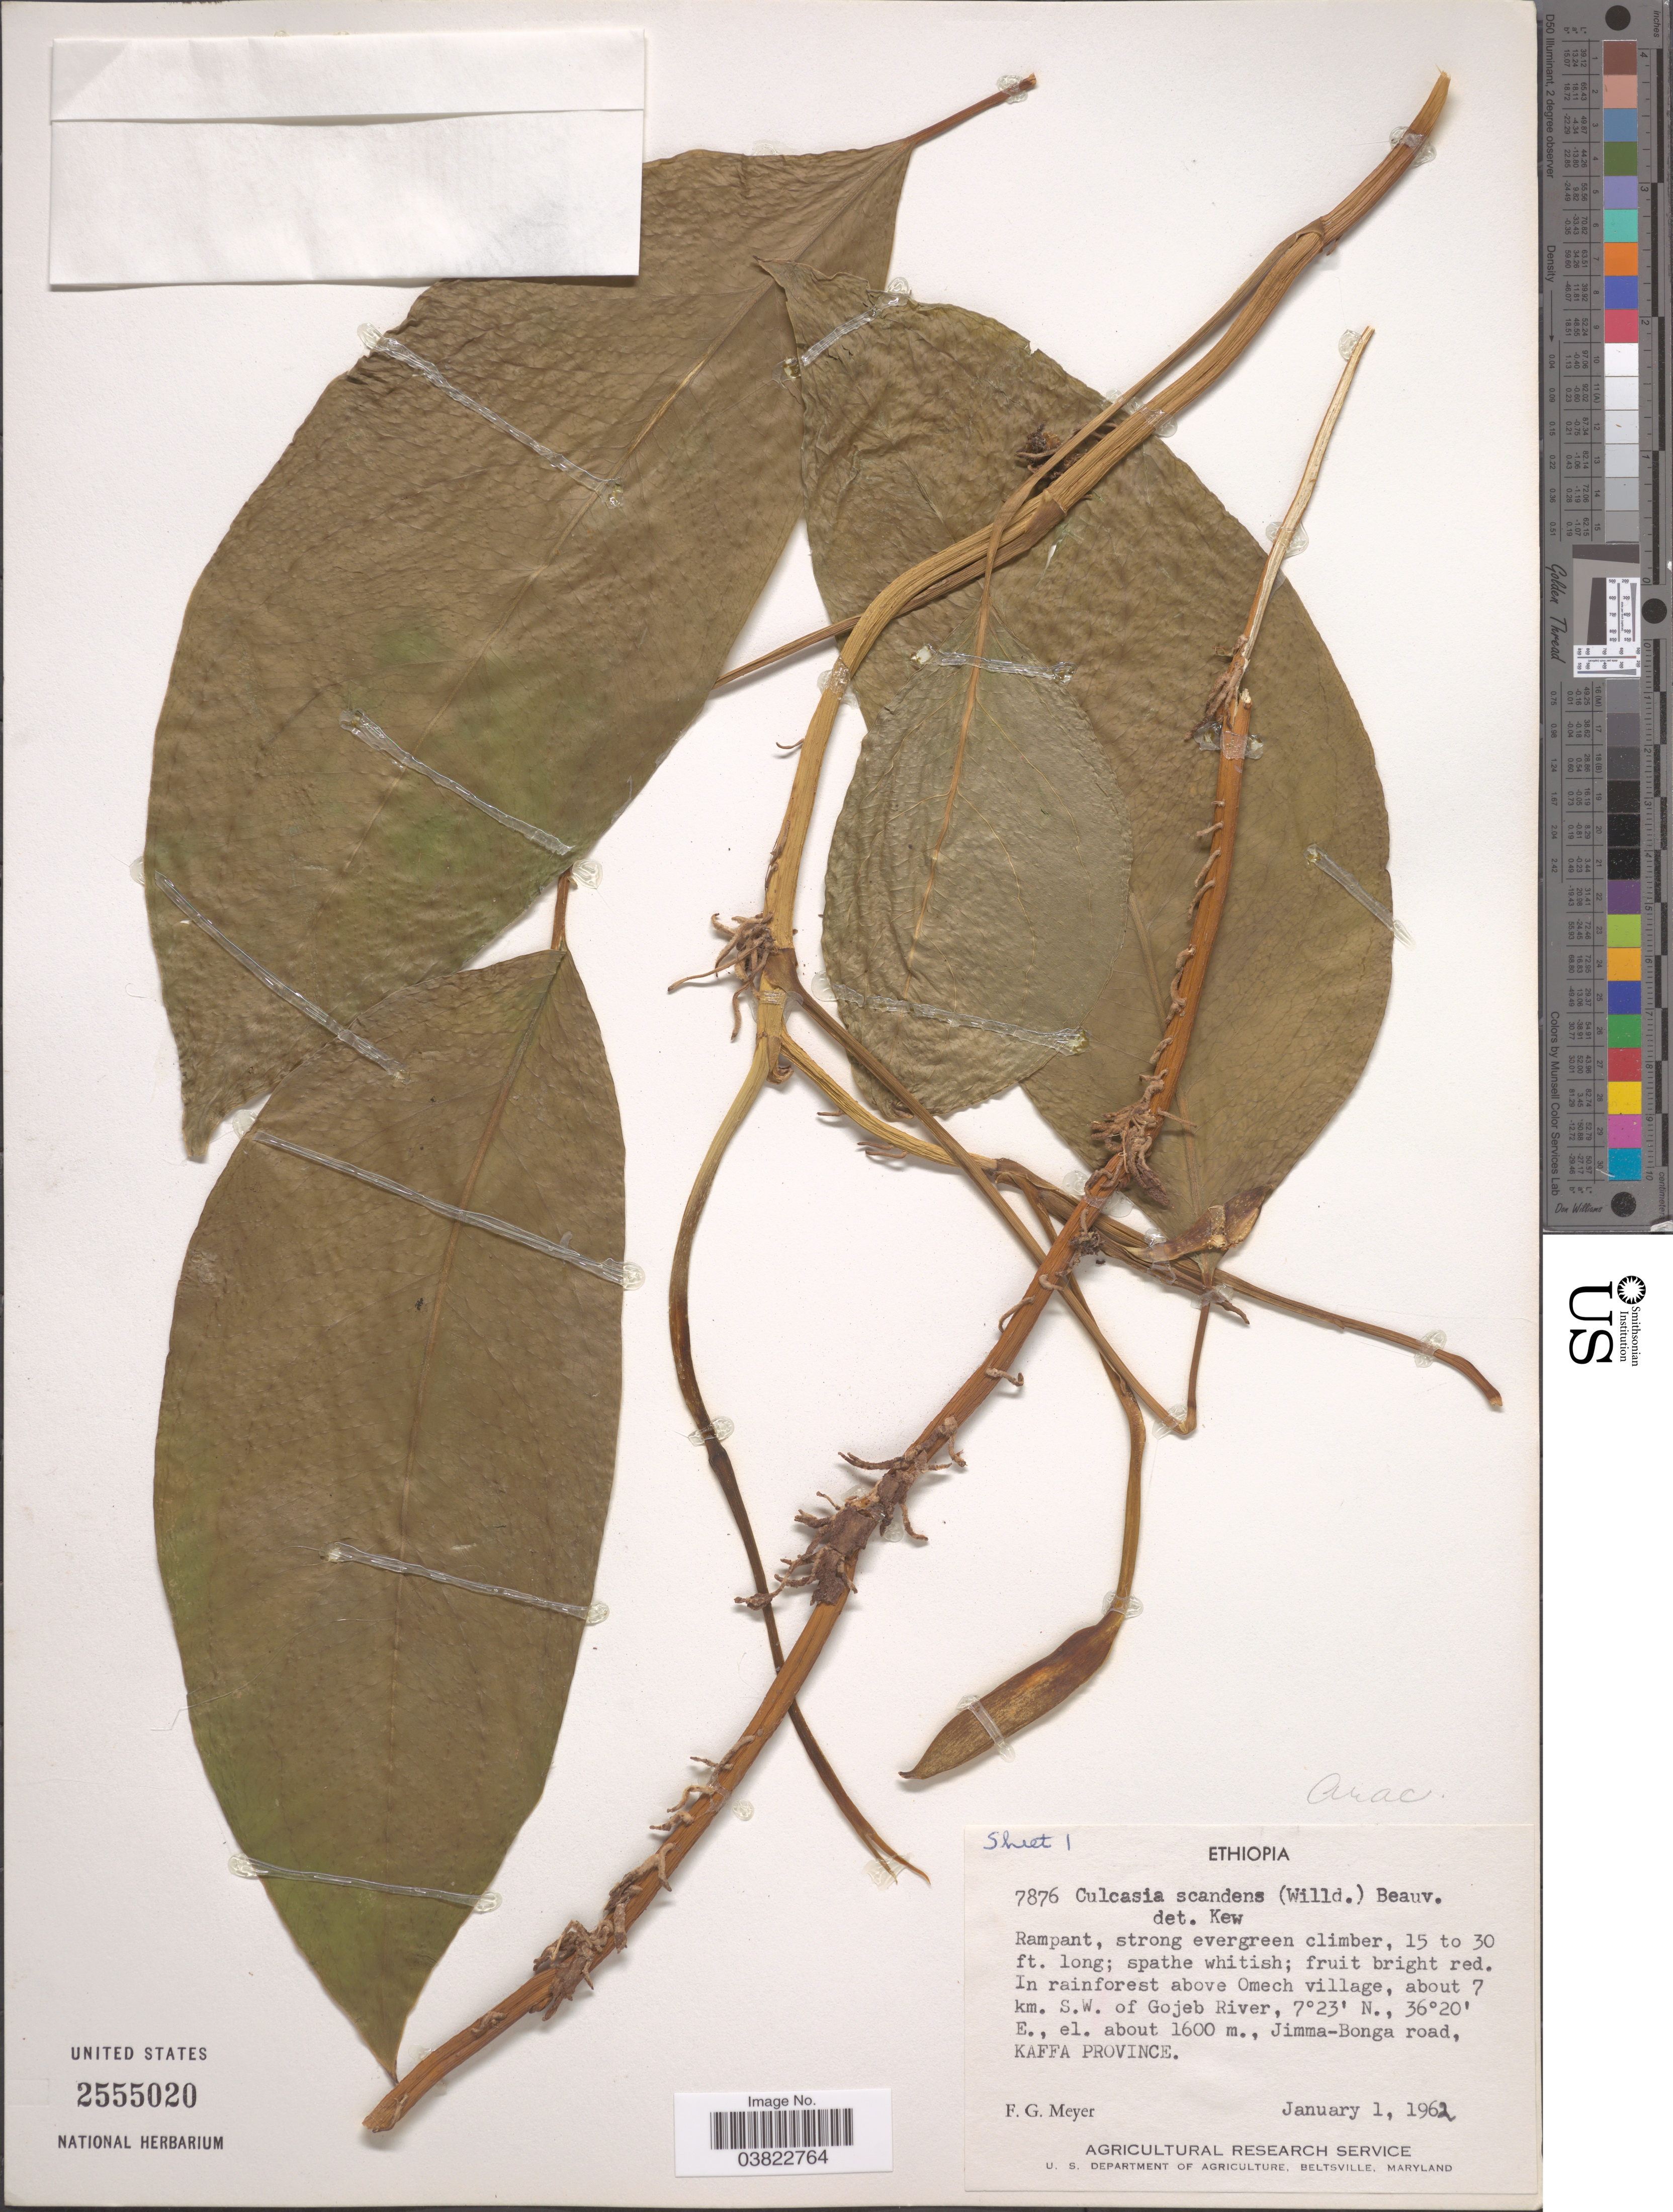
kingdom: Plantae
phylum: Tracheophyta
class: Liliopsida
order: Alismatales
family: Araceae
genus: Culcasia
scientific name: Culcasia scandens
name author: P. Beauv.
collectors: F. G. Meyer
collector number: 7876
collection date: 1962-01-01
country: Ethiopia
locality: In rainforest above Omech village, about 7 km. S.W. of Gojeb River, Jimma-Bonga road, Kaffa Province.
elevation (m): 1600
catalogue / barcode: US 2555020